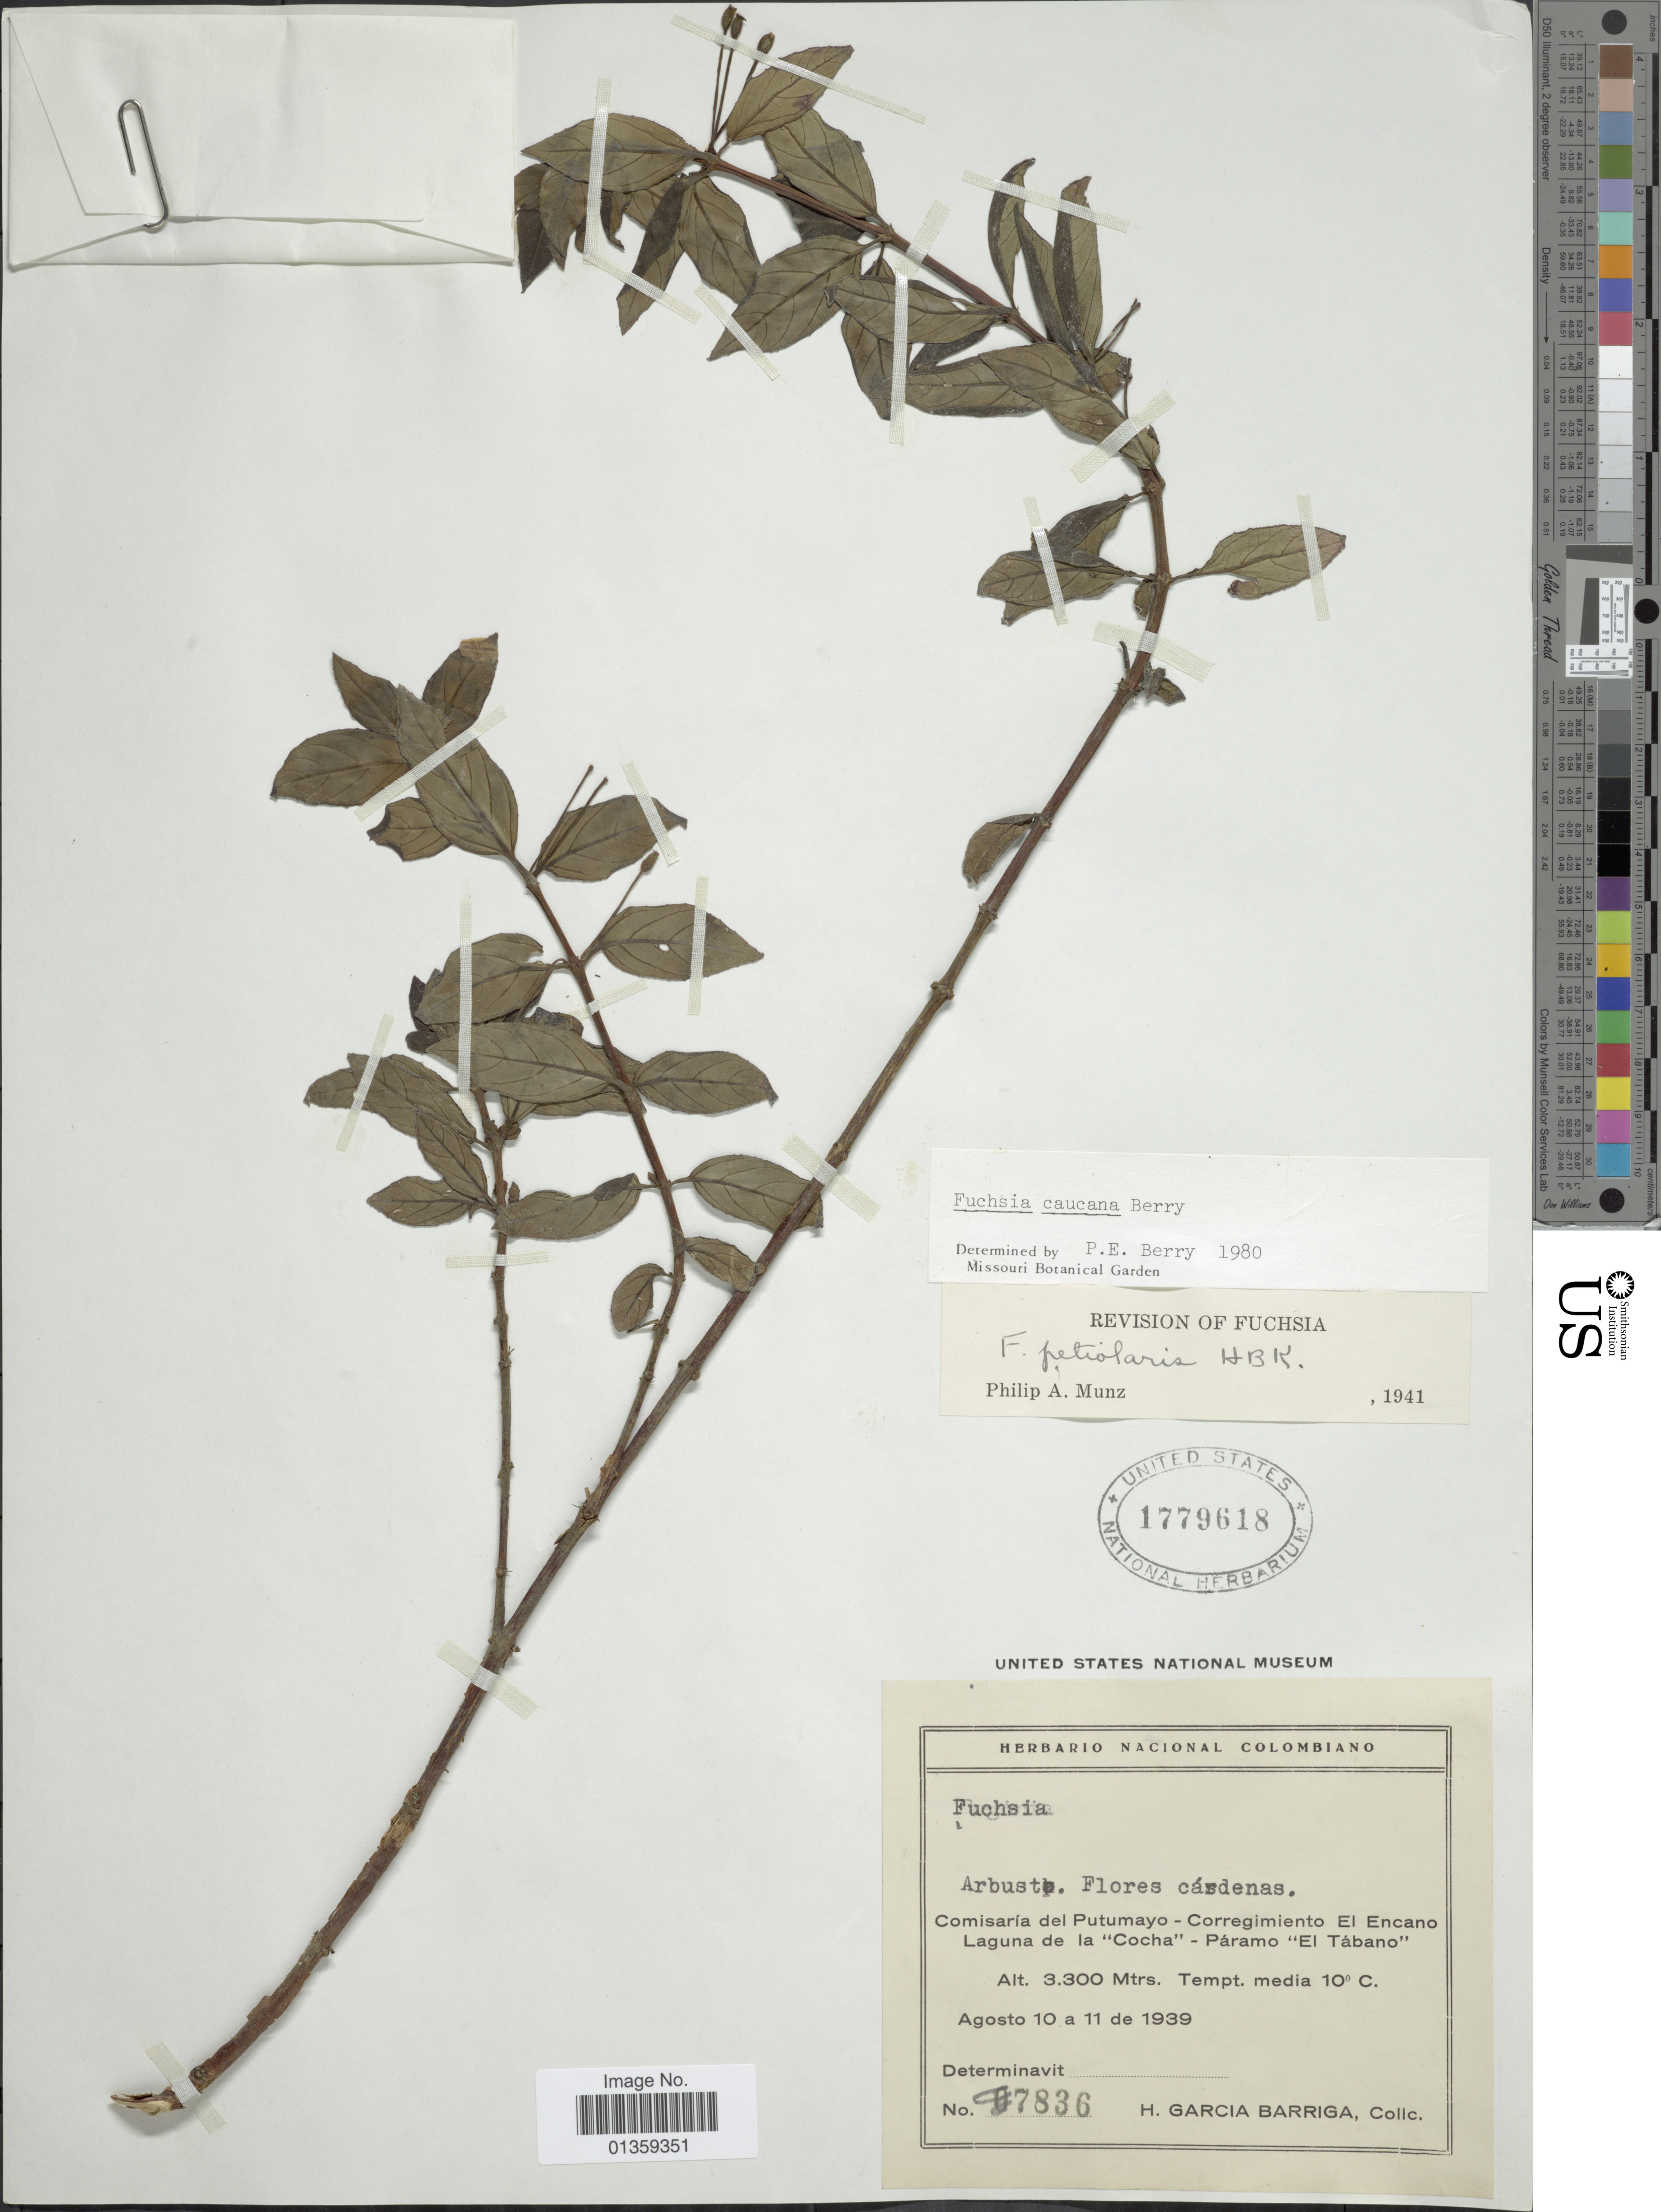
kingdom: Plantae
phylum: Tracheophyta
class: Magnoliopsida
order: Myrtales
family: Onagraceae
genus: Fuchsia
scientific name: Fuchsia caucana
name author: P.E. Berry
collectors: H. García Barriga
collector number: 7836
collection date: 1939-08-10/1939-08-11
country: Colombia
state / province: Putumayo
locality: Corregimiento El Encano Laguna de la "Cocha" - Páramo "El Tábano"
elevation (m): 3300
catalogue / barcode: US 1779618